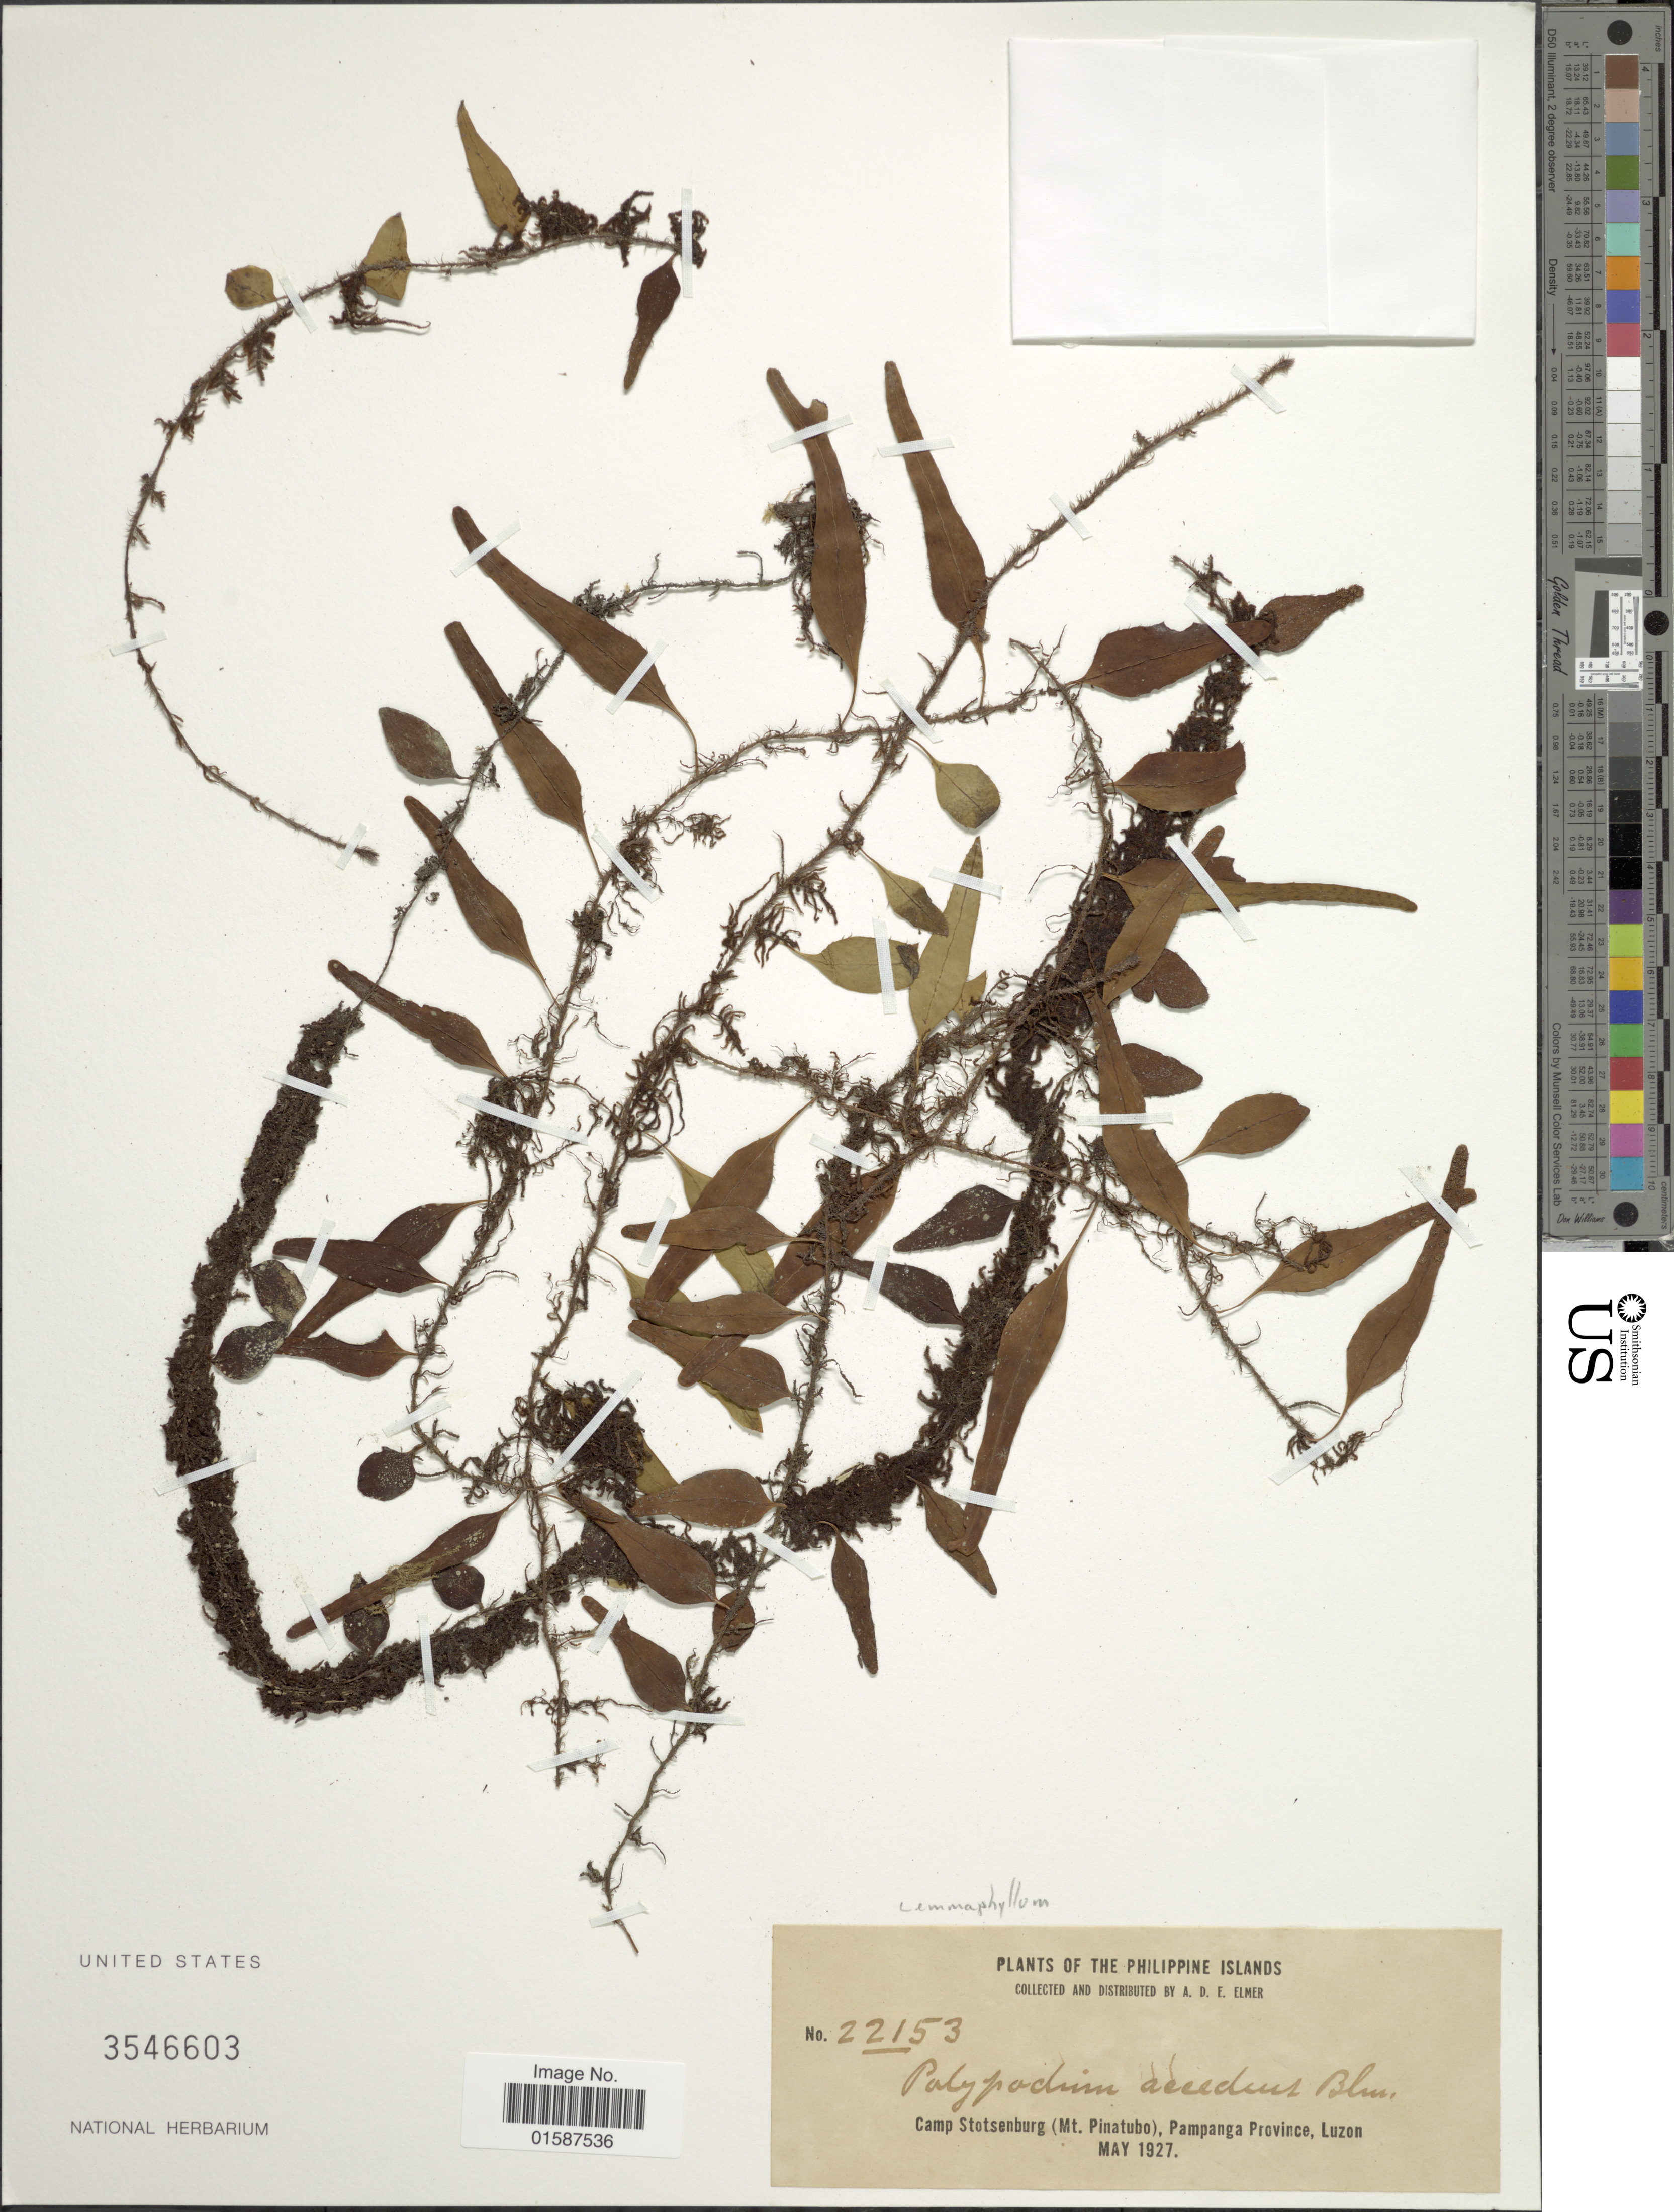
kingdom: Plantae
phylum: Tracheophyta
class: Polypodiopsida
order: Polypodiales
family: Polypodiaceae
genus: Lemmaphyllum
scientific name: Lemmaphyllum accedens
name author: (Blume) Donk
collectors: A. D. E. Elmer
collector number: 22153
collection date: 1927-05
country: Philippines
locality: Camp Stotsenburg (Mt. Pinatubo), Pampanga Province, Luzon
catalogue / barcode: US 3546603